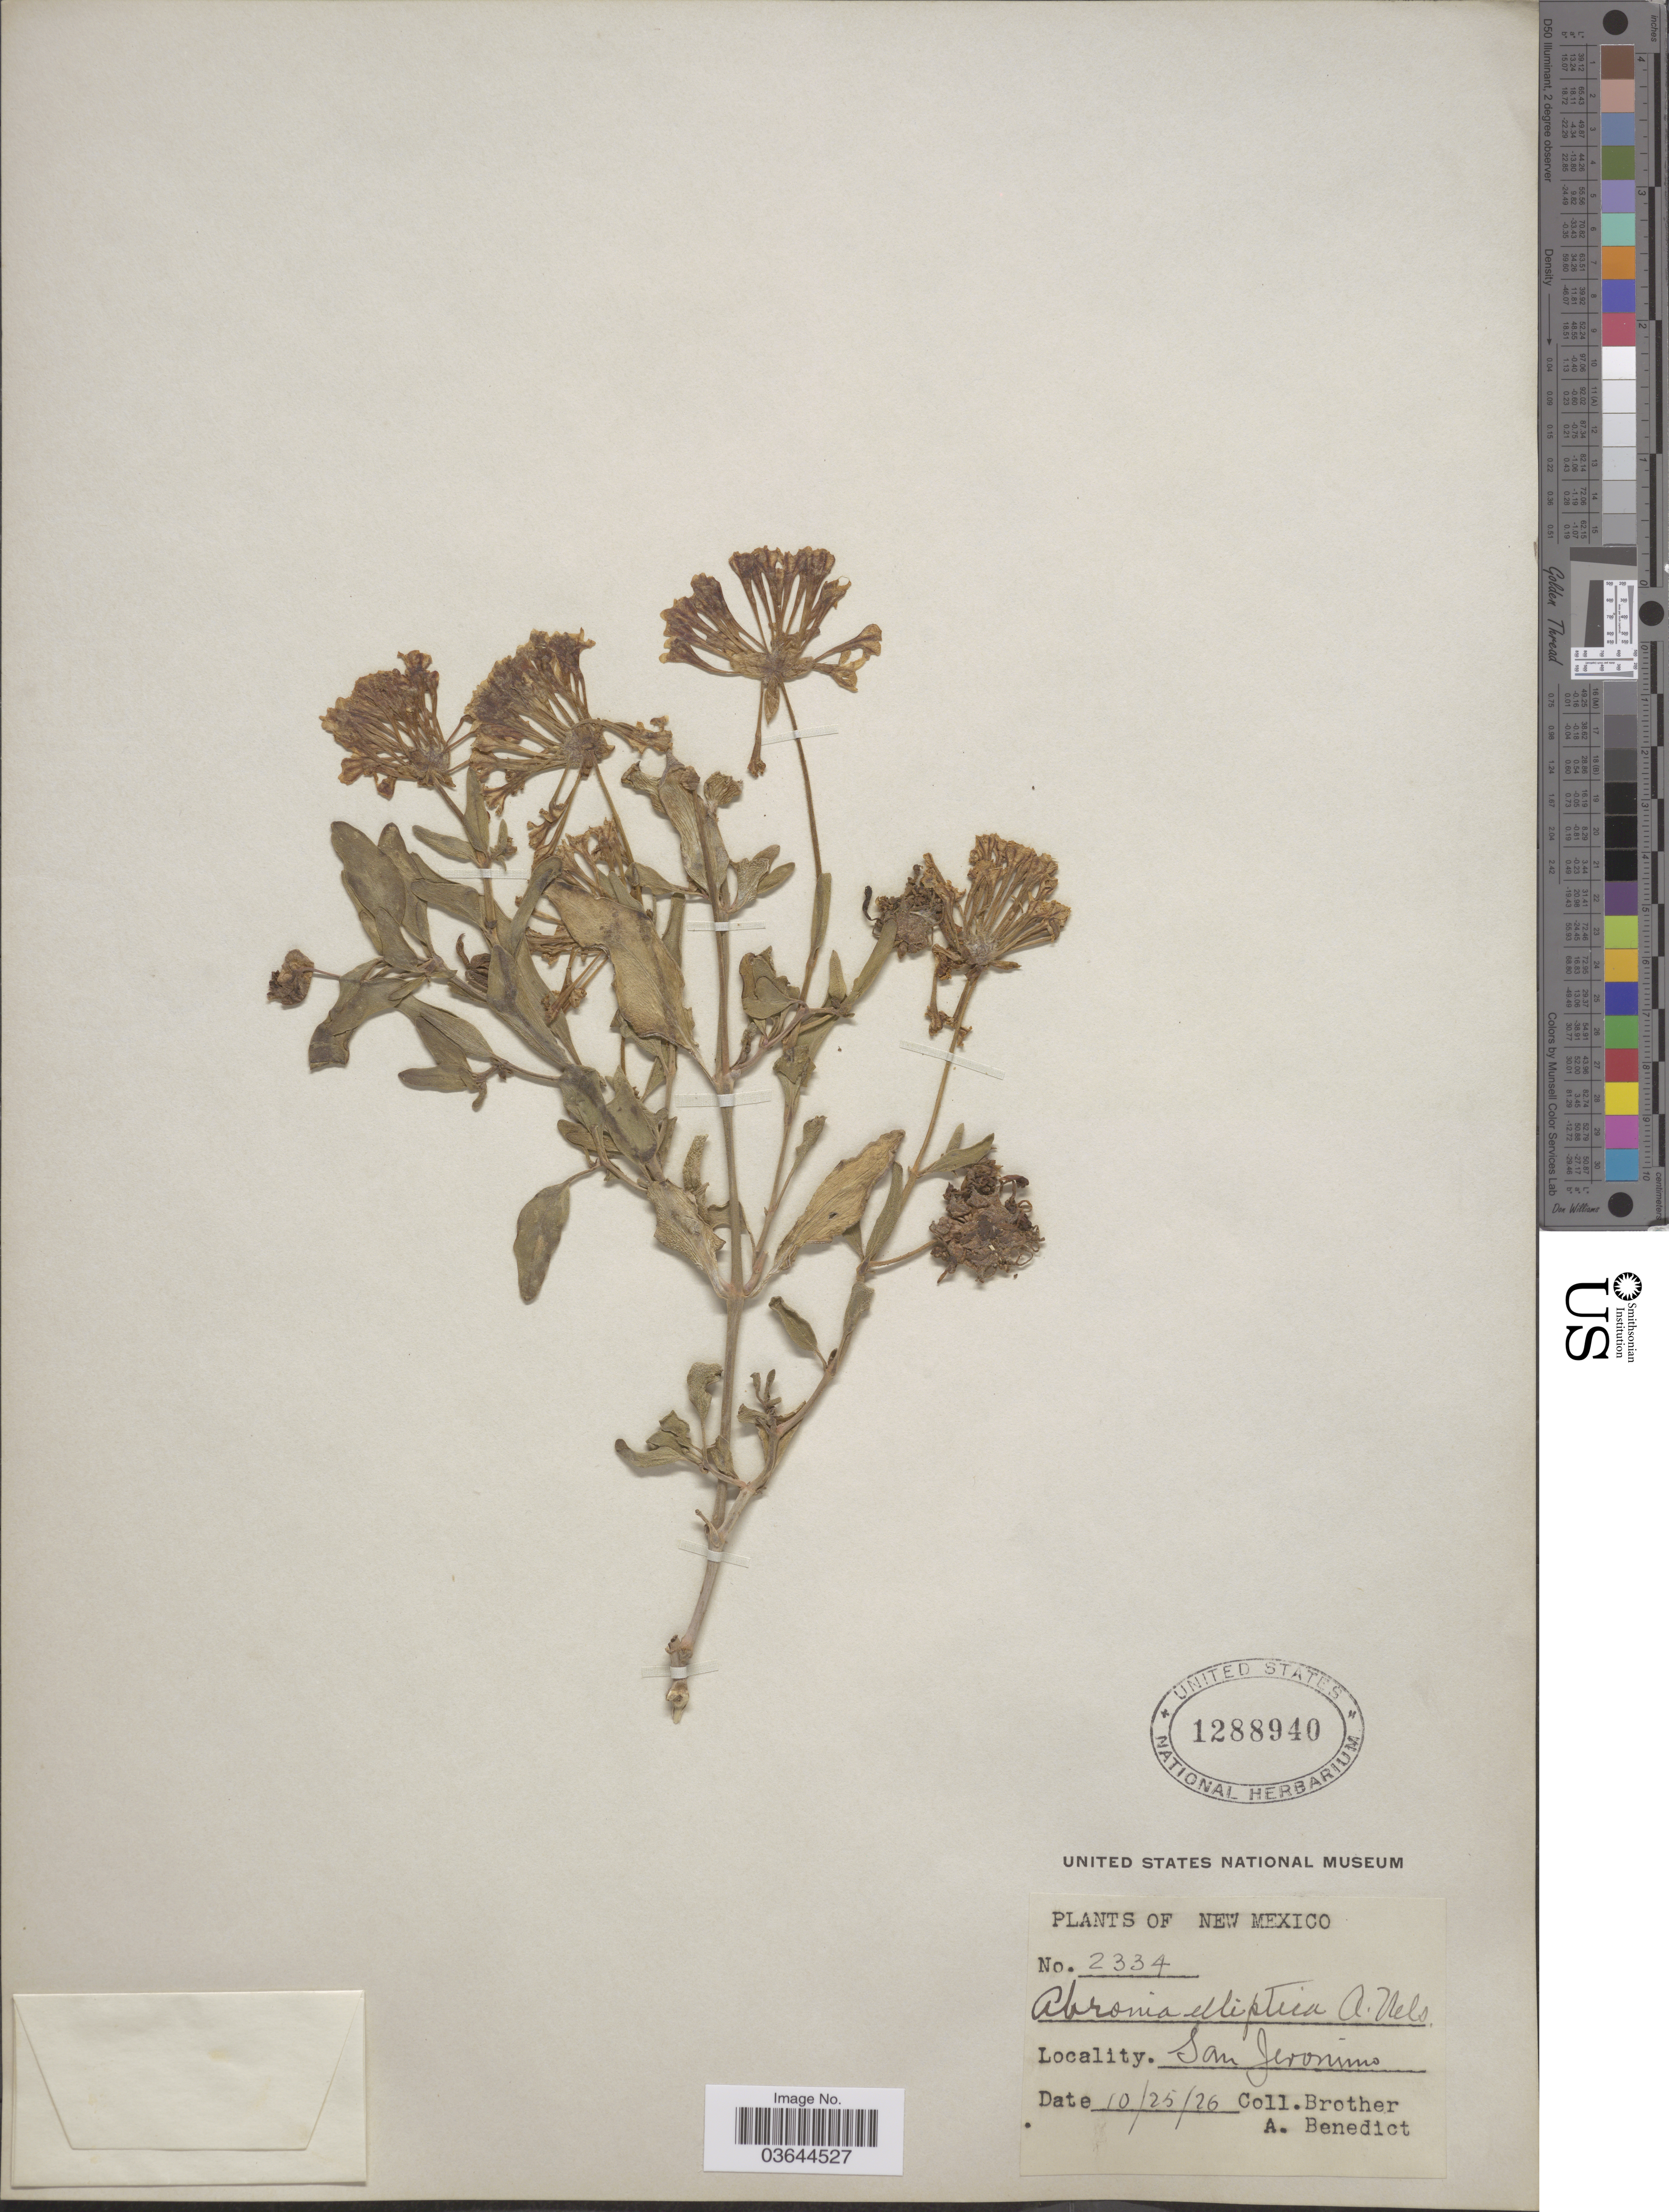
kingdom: Plantae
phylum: Tracheophyta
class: Magnoliopsida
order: Caryophyllales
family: Nyctaginaceae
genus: Abronia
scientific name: Abronia carletonii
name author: J.M. Coult. & Fisher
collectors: Bro. Benedict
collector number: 2334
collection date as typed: Transcribed d/m/y: 25/10/26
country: United States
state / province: New Mexico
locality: San Jeronimo.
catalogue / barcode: US 1288940